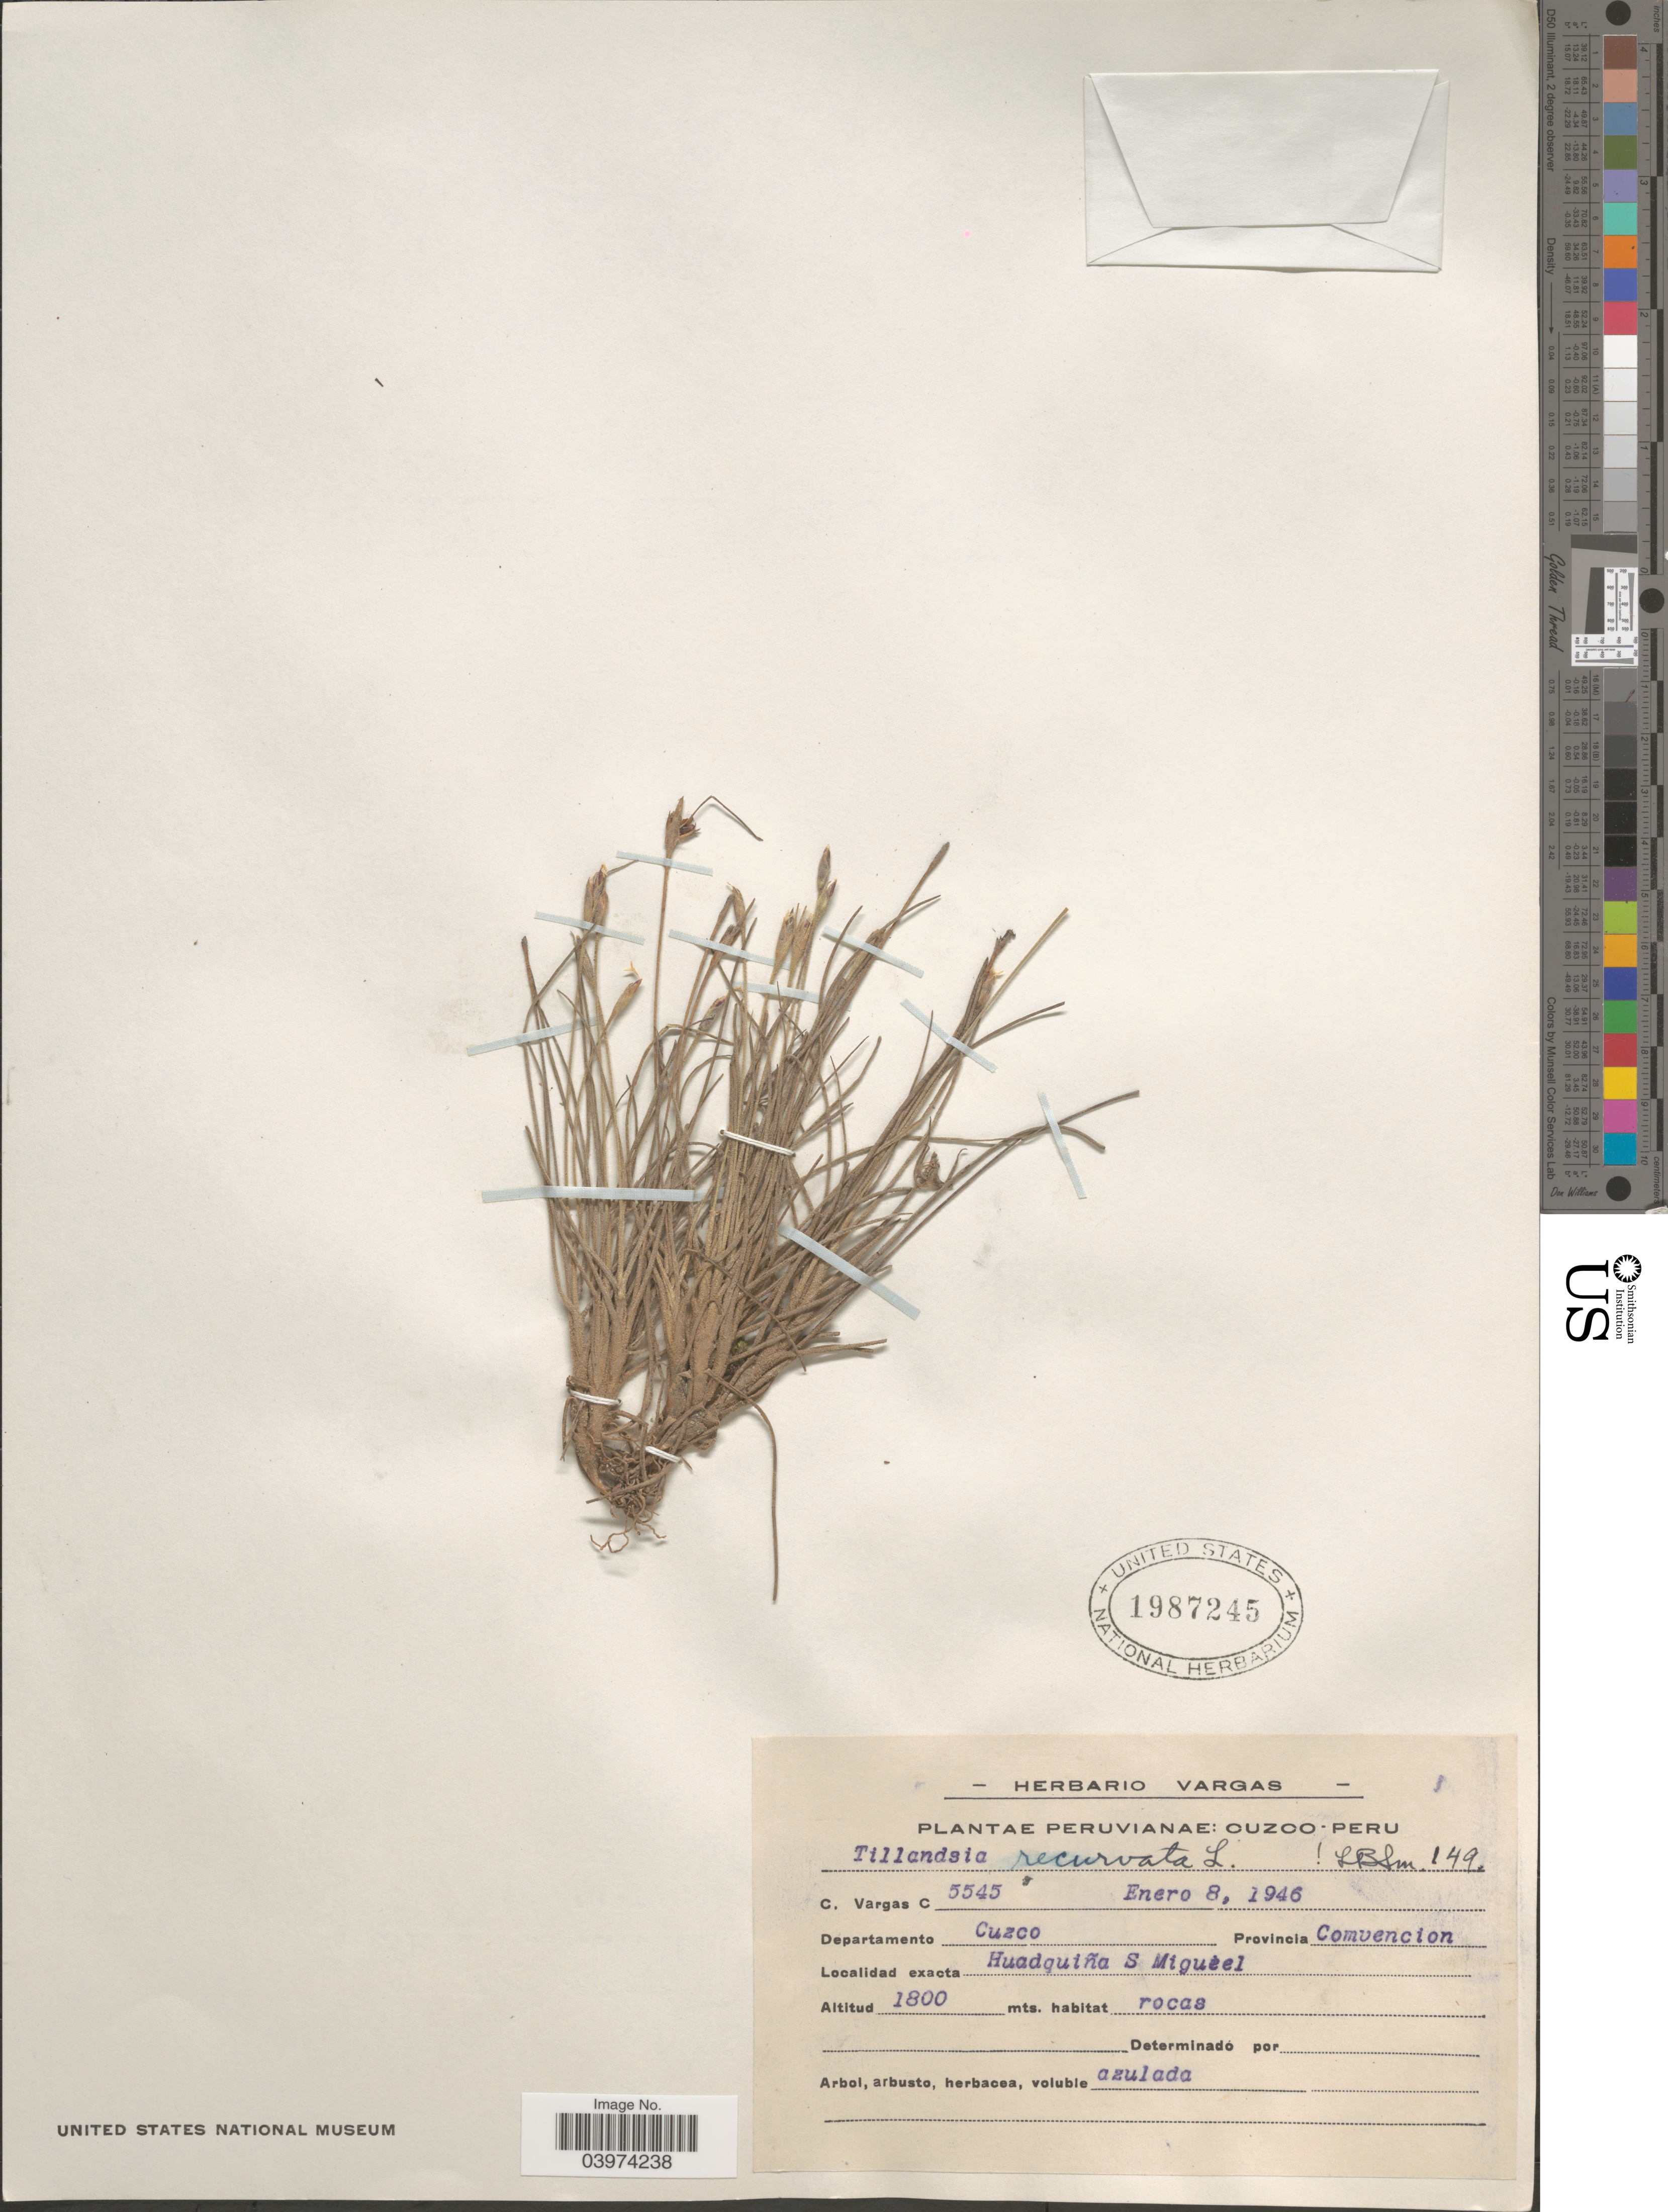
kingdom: Plantae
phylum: Tracheophyta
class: Liliopsida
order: Poales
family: Bromeliaceae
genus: Tillandsia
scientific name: Tillandsia recurvata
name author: L.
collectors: C. Vargas Calderón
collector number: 5545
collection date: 1946-01-08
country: Peru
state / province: Cusco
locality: Peruvianae: Cuzco. Departamento Cuzco. Provincia Comvencion. Huadquiña S Migueel.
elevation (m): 1800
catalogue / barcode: US 1987245